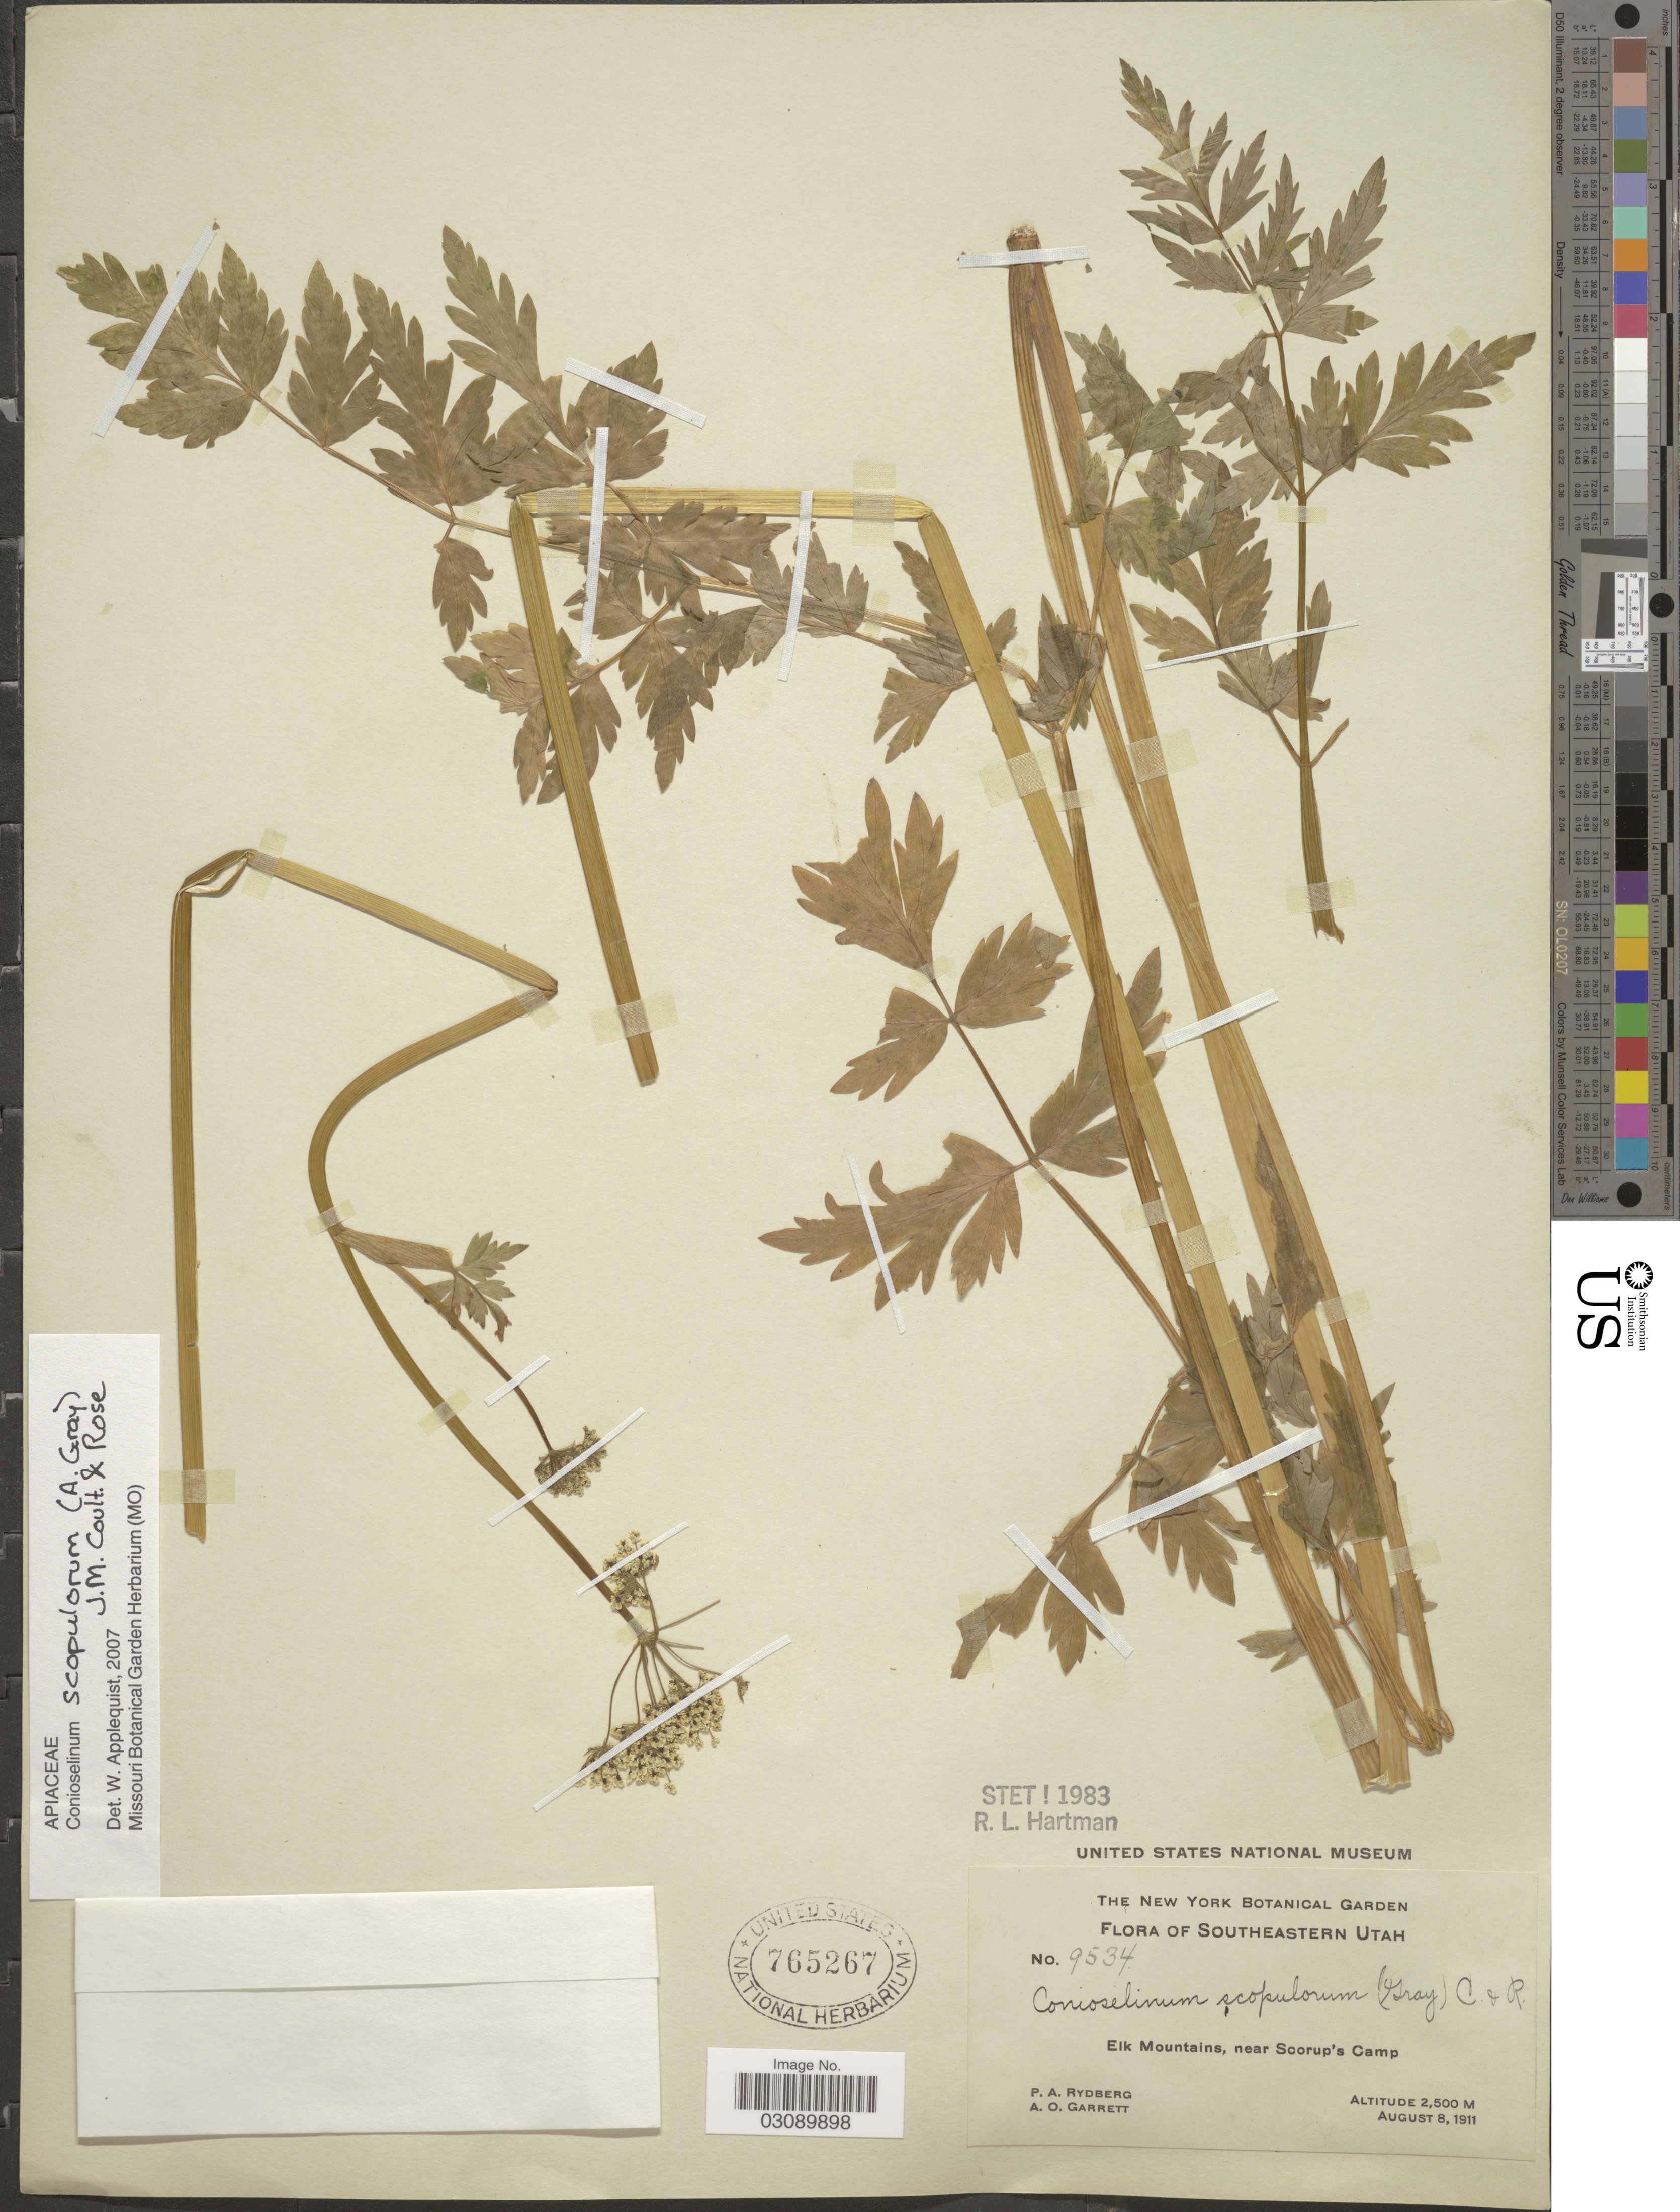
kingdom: Plantae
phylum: Tracheophyta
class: Magnoliopsida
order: Apiales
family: Apiaceae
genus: Conioselinum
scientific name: Conioselinum scopulorum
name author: (A. Gray) J.M. Coult. & Rose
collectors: P. A. Rydberg & A. O. Garrett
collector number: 9534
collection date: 1911-08-08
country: United States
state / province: Utah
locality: Southeastern Utah. Elk Mountains, near Scorup's Camp.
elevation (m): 2500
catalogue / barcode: US 765267